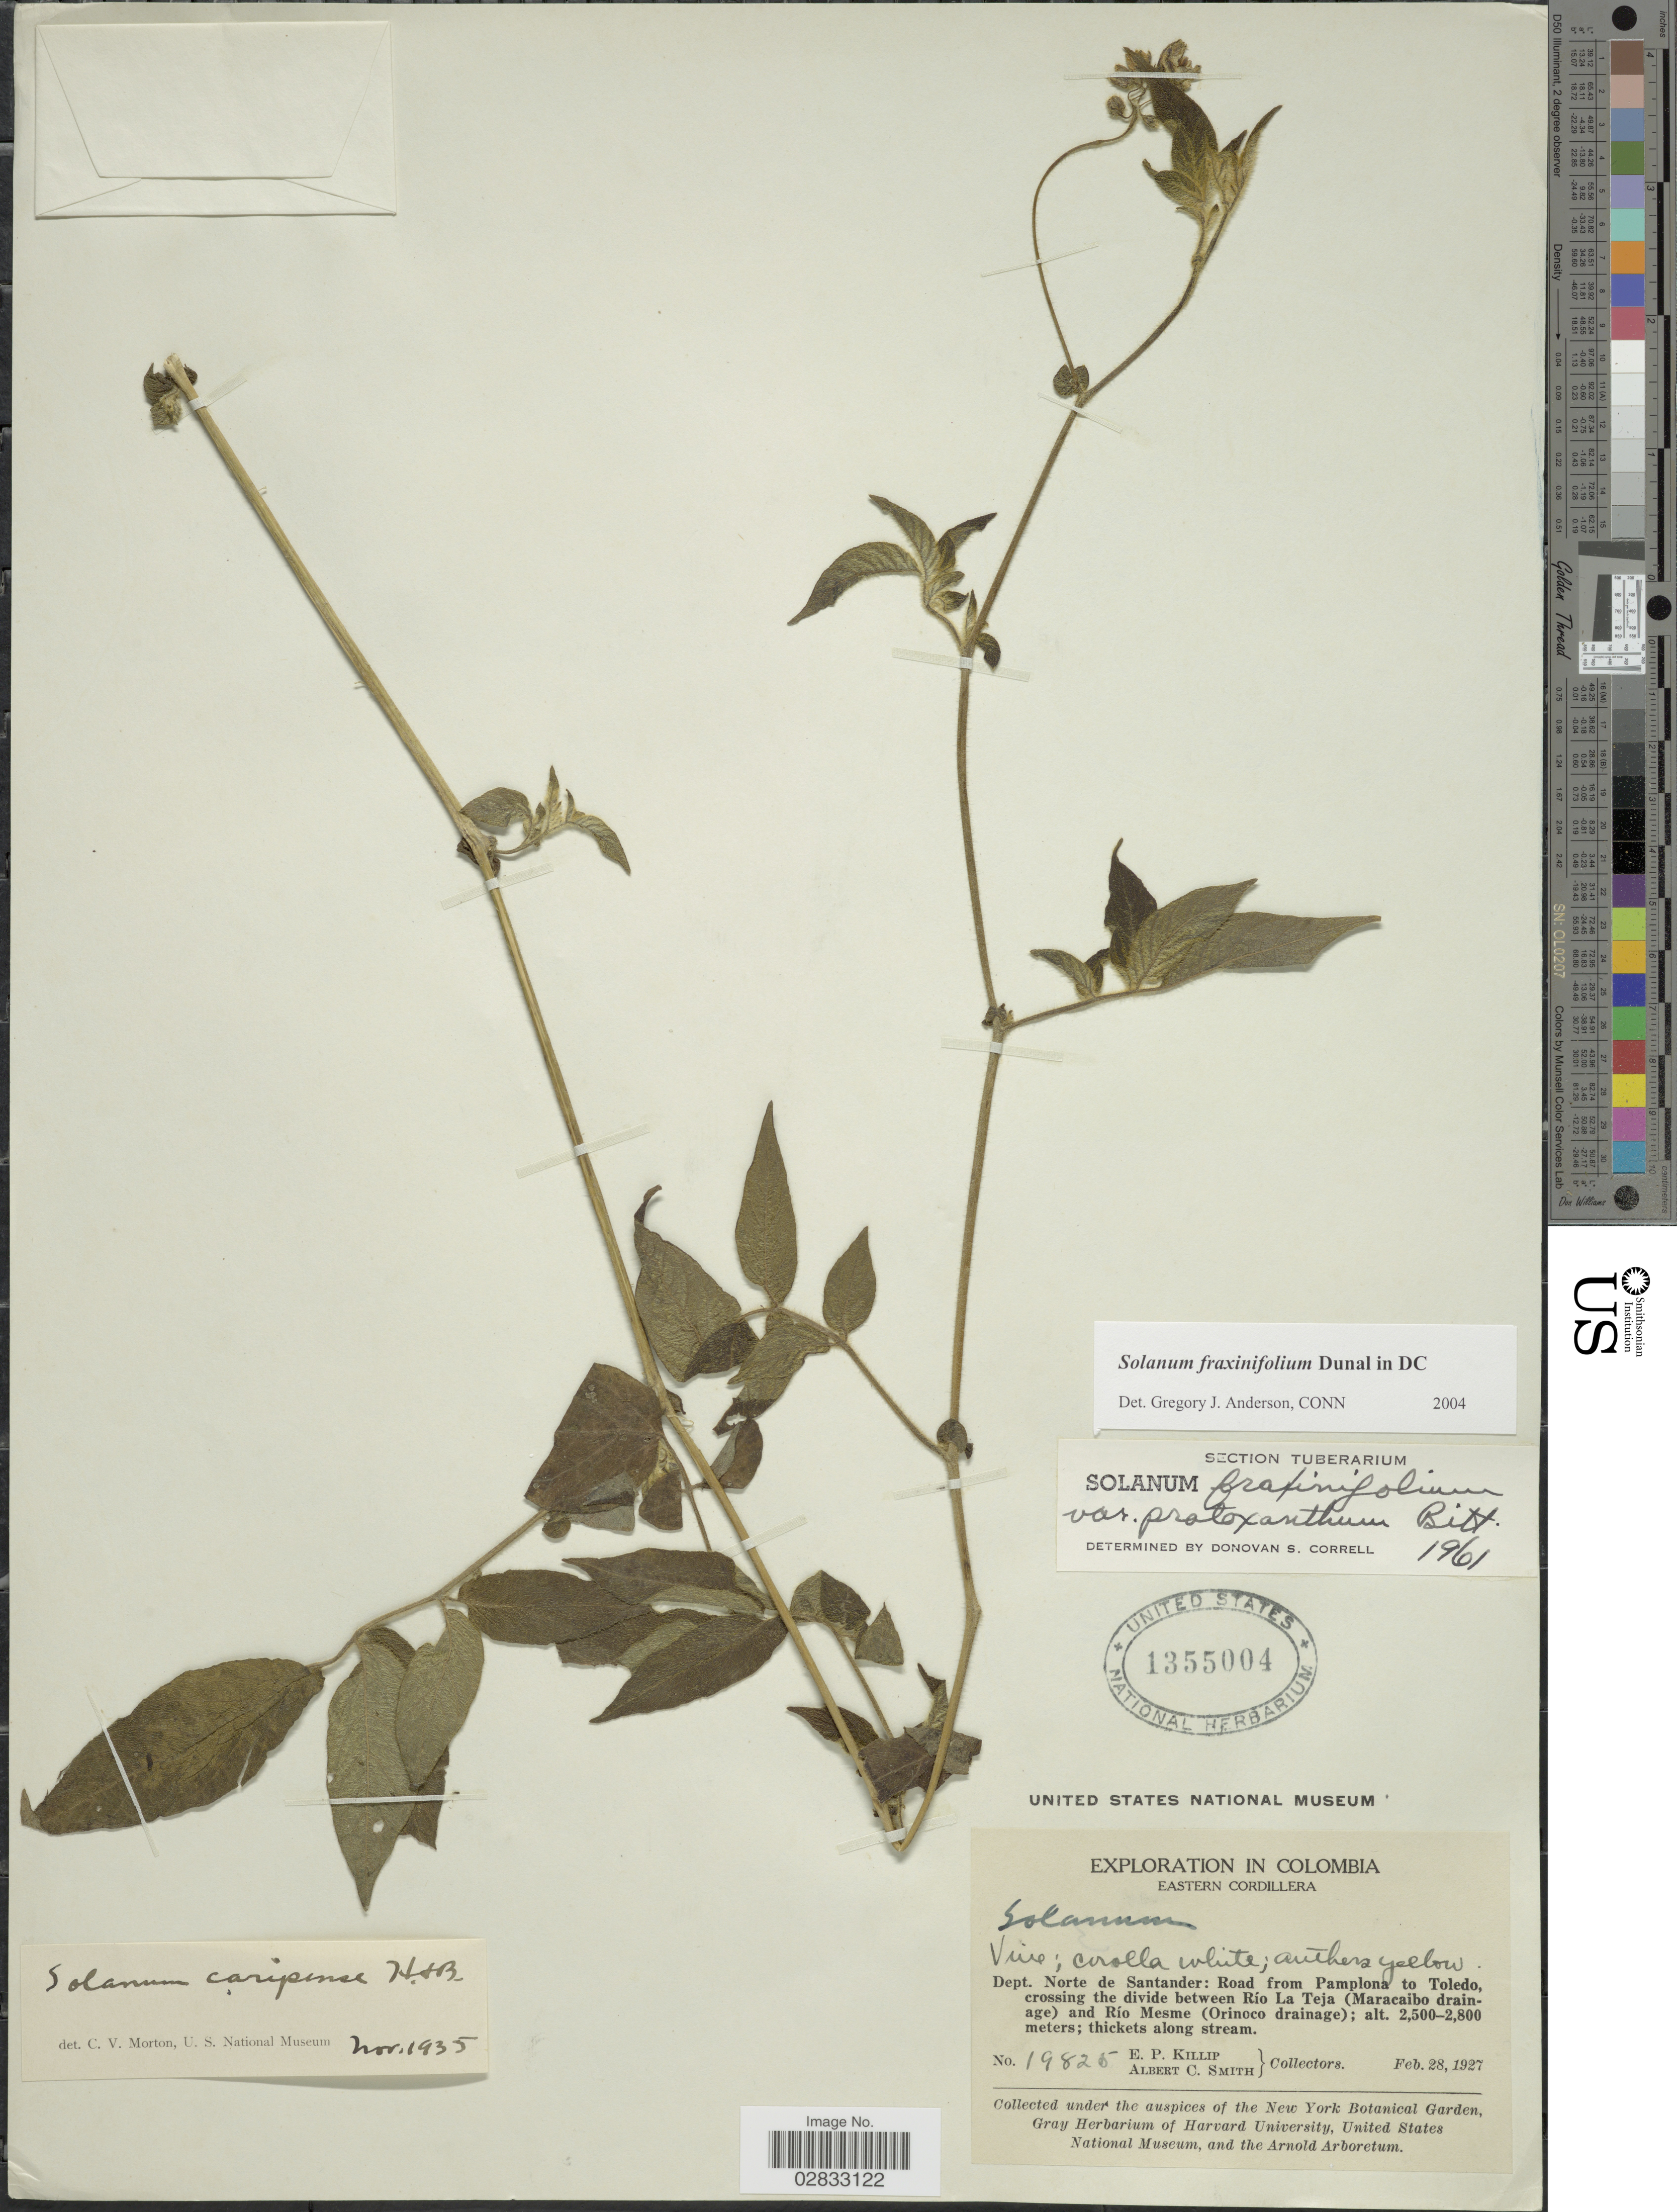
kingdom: Plantae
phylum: Tracheophyta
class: Magnoliopsida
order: Solanales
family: Solanaceae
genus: Solanum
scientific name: Solanum fraxinifolium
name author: Dunal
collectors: E. P. Killip & A. C. Smith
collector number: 19825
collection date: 1927-02-28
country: Colombia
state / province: Norte de Santander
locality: Eastern Cordillera. Dept. Norte de Santander: Road from Pamplona to Toledo, crossing the divide between Rio La Teja (Maracaibo drainage) and Rio Mesme (Orinoco drainage).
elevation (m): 2500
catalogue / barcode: US 1355004